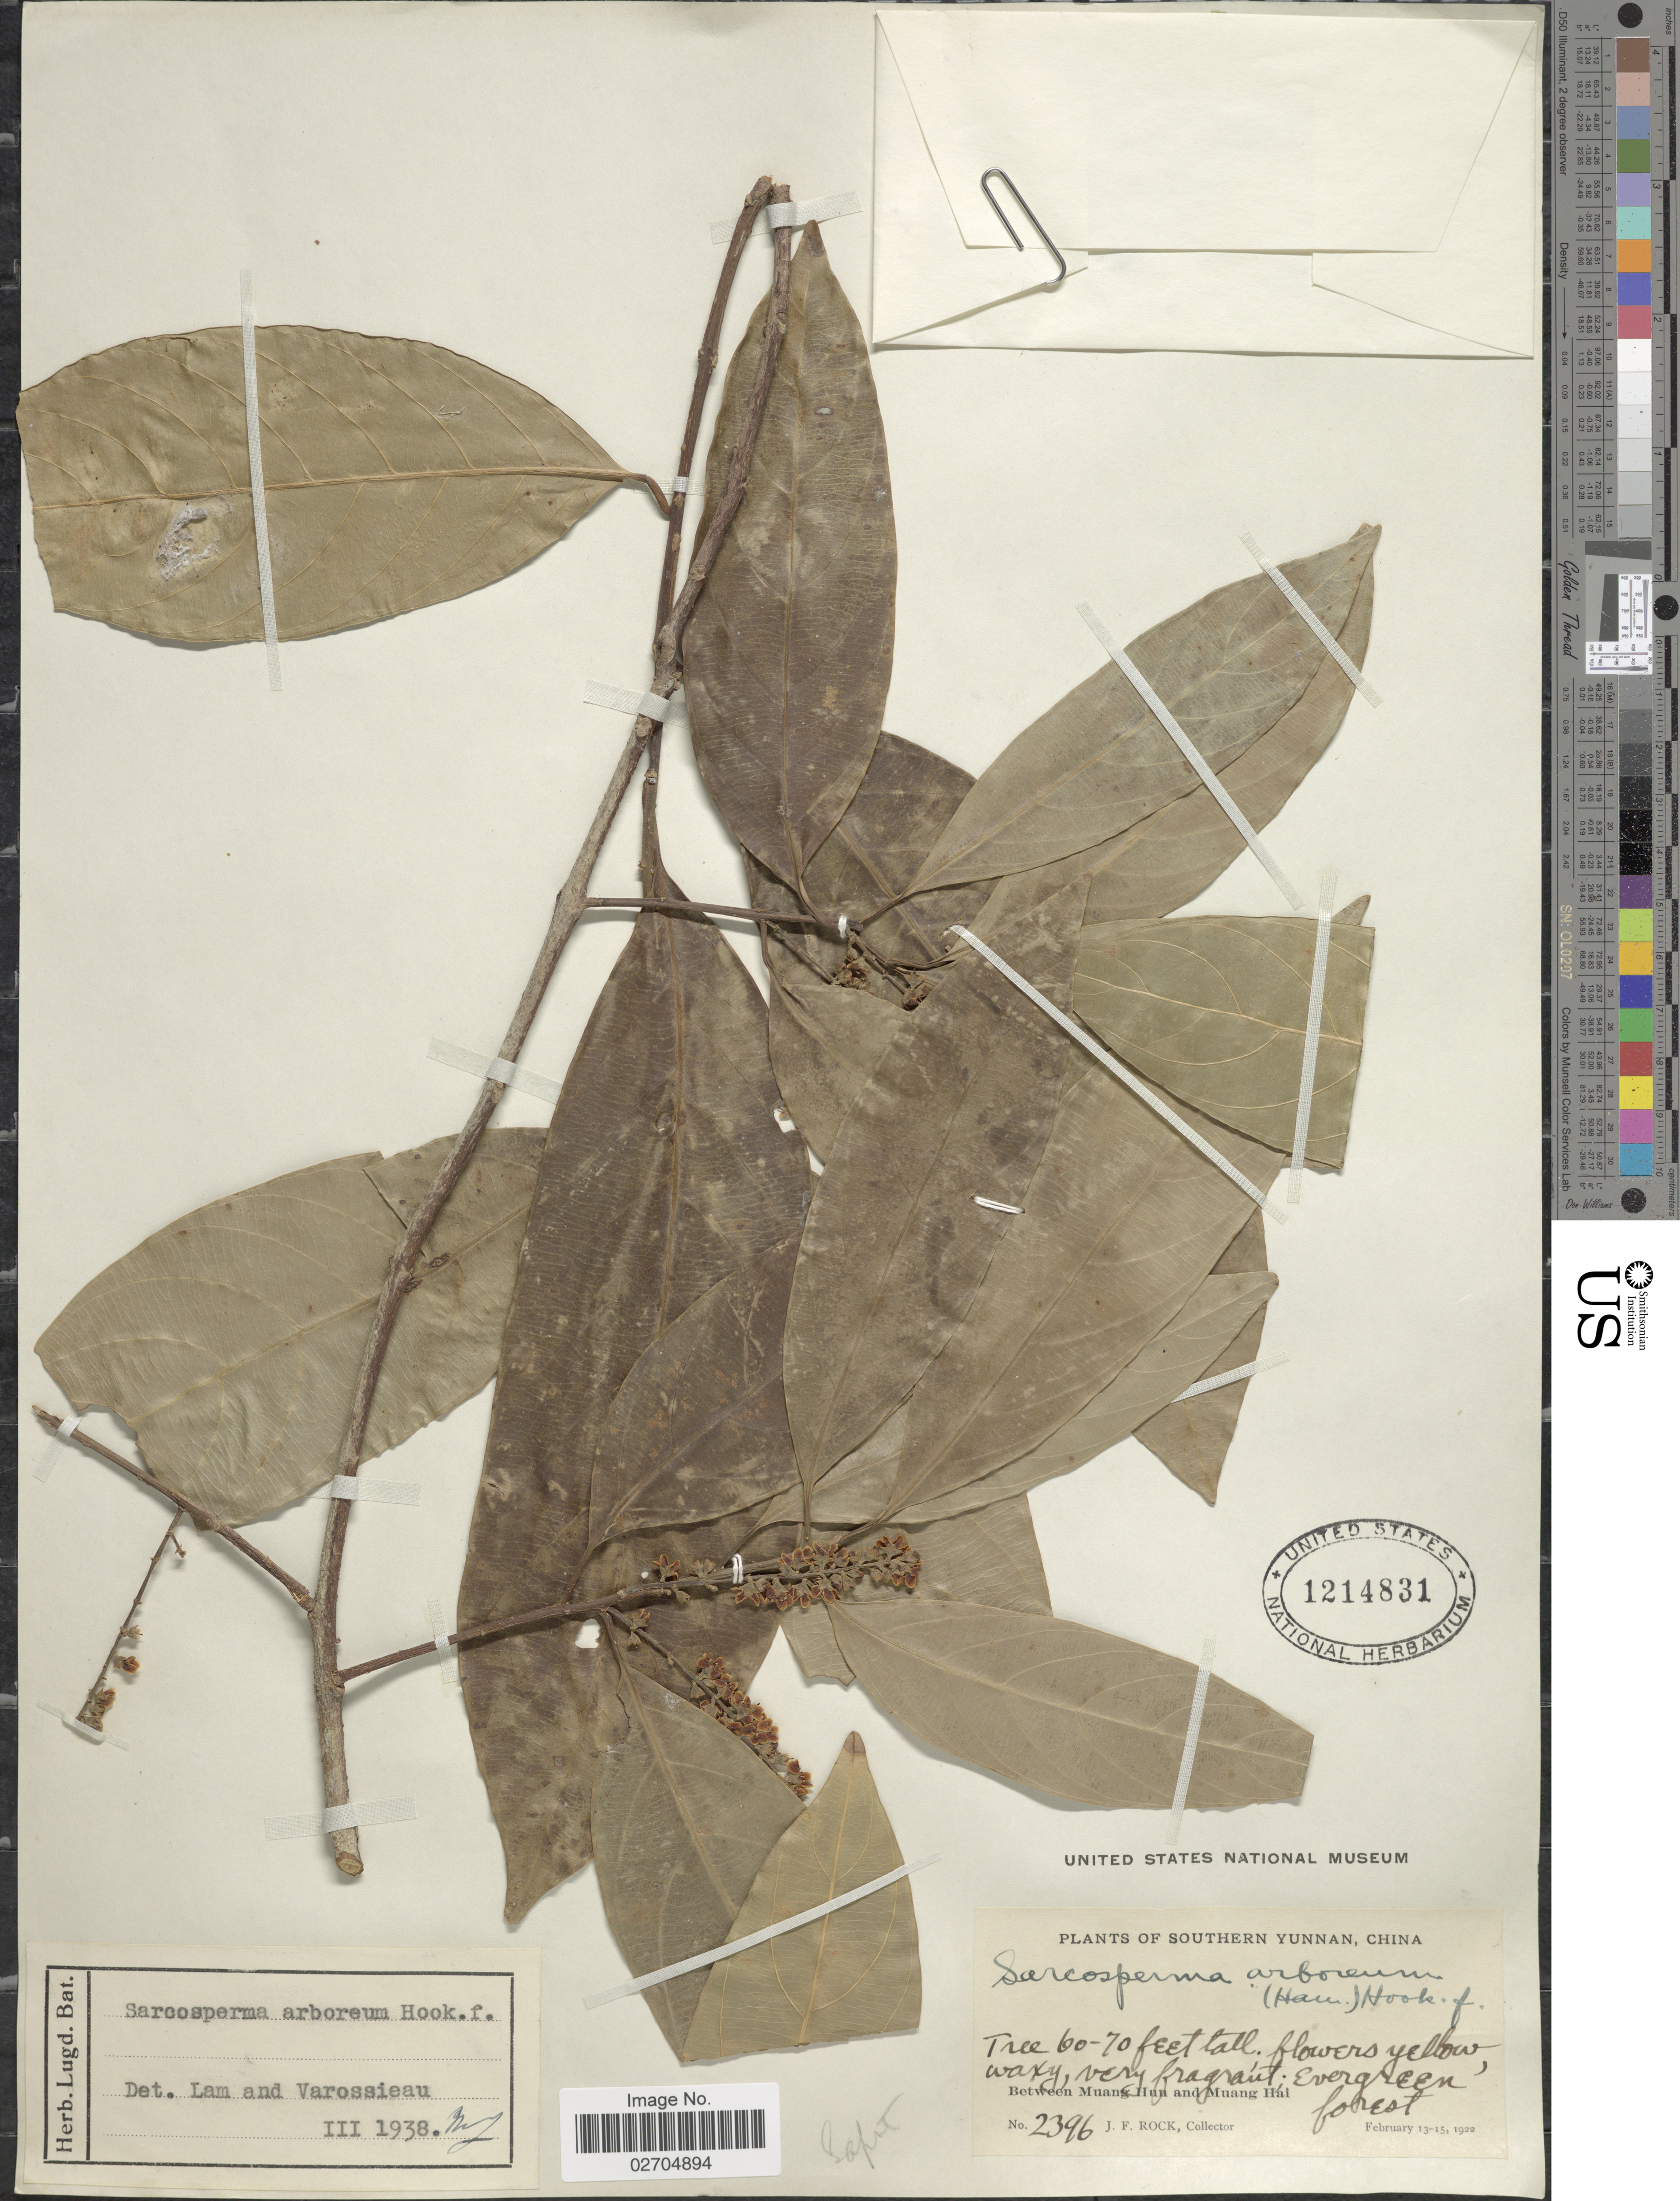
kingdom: Plantae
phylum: Tracheophyta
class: Magnoliopsida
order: Ericales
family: Sapotaceae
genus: Sarcosperma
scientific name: Sarcosperma arboreum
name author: Hook. f.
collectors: J. F. Rock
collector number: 2396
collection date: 1922-02-13/1922-02-15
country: China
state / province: Yunnan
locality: Southern Yunnan. Between Muang Hun and Muang Hai.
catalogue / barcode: US 1214831